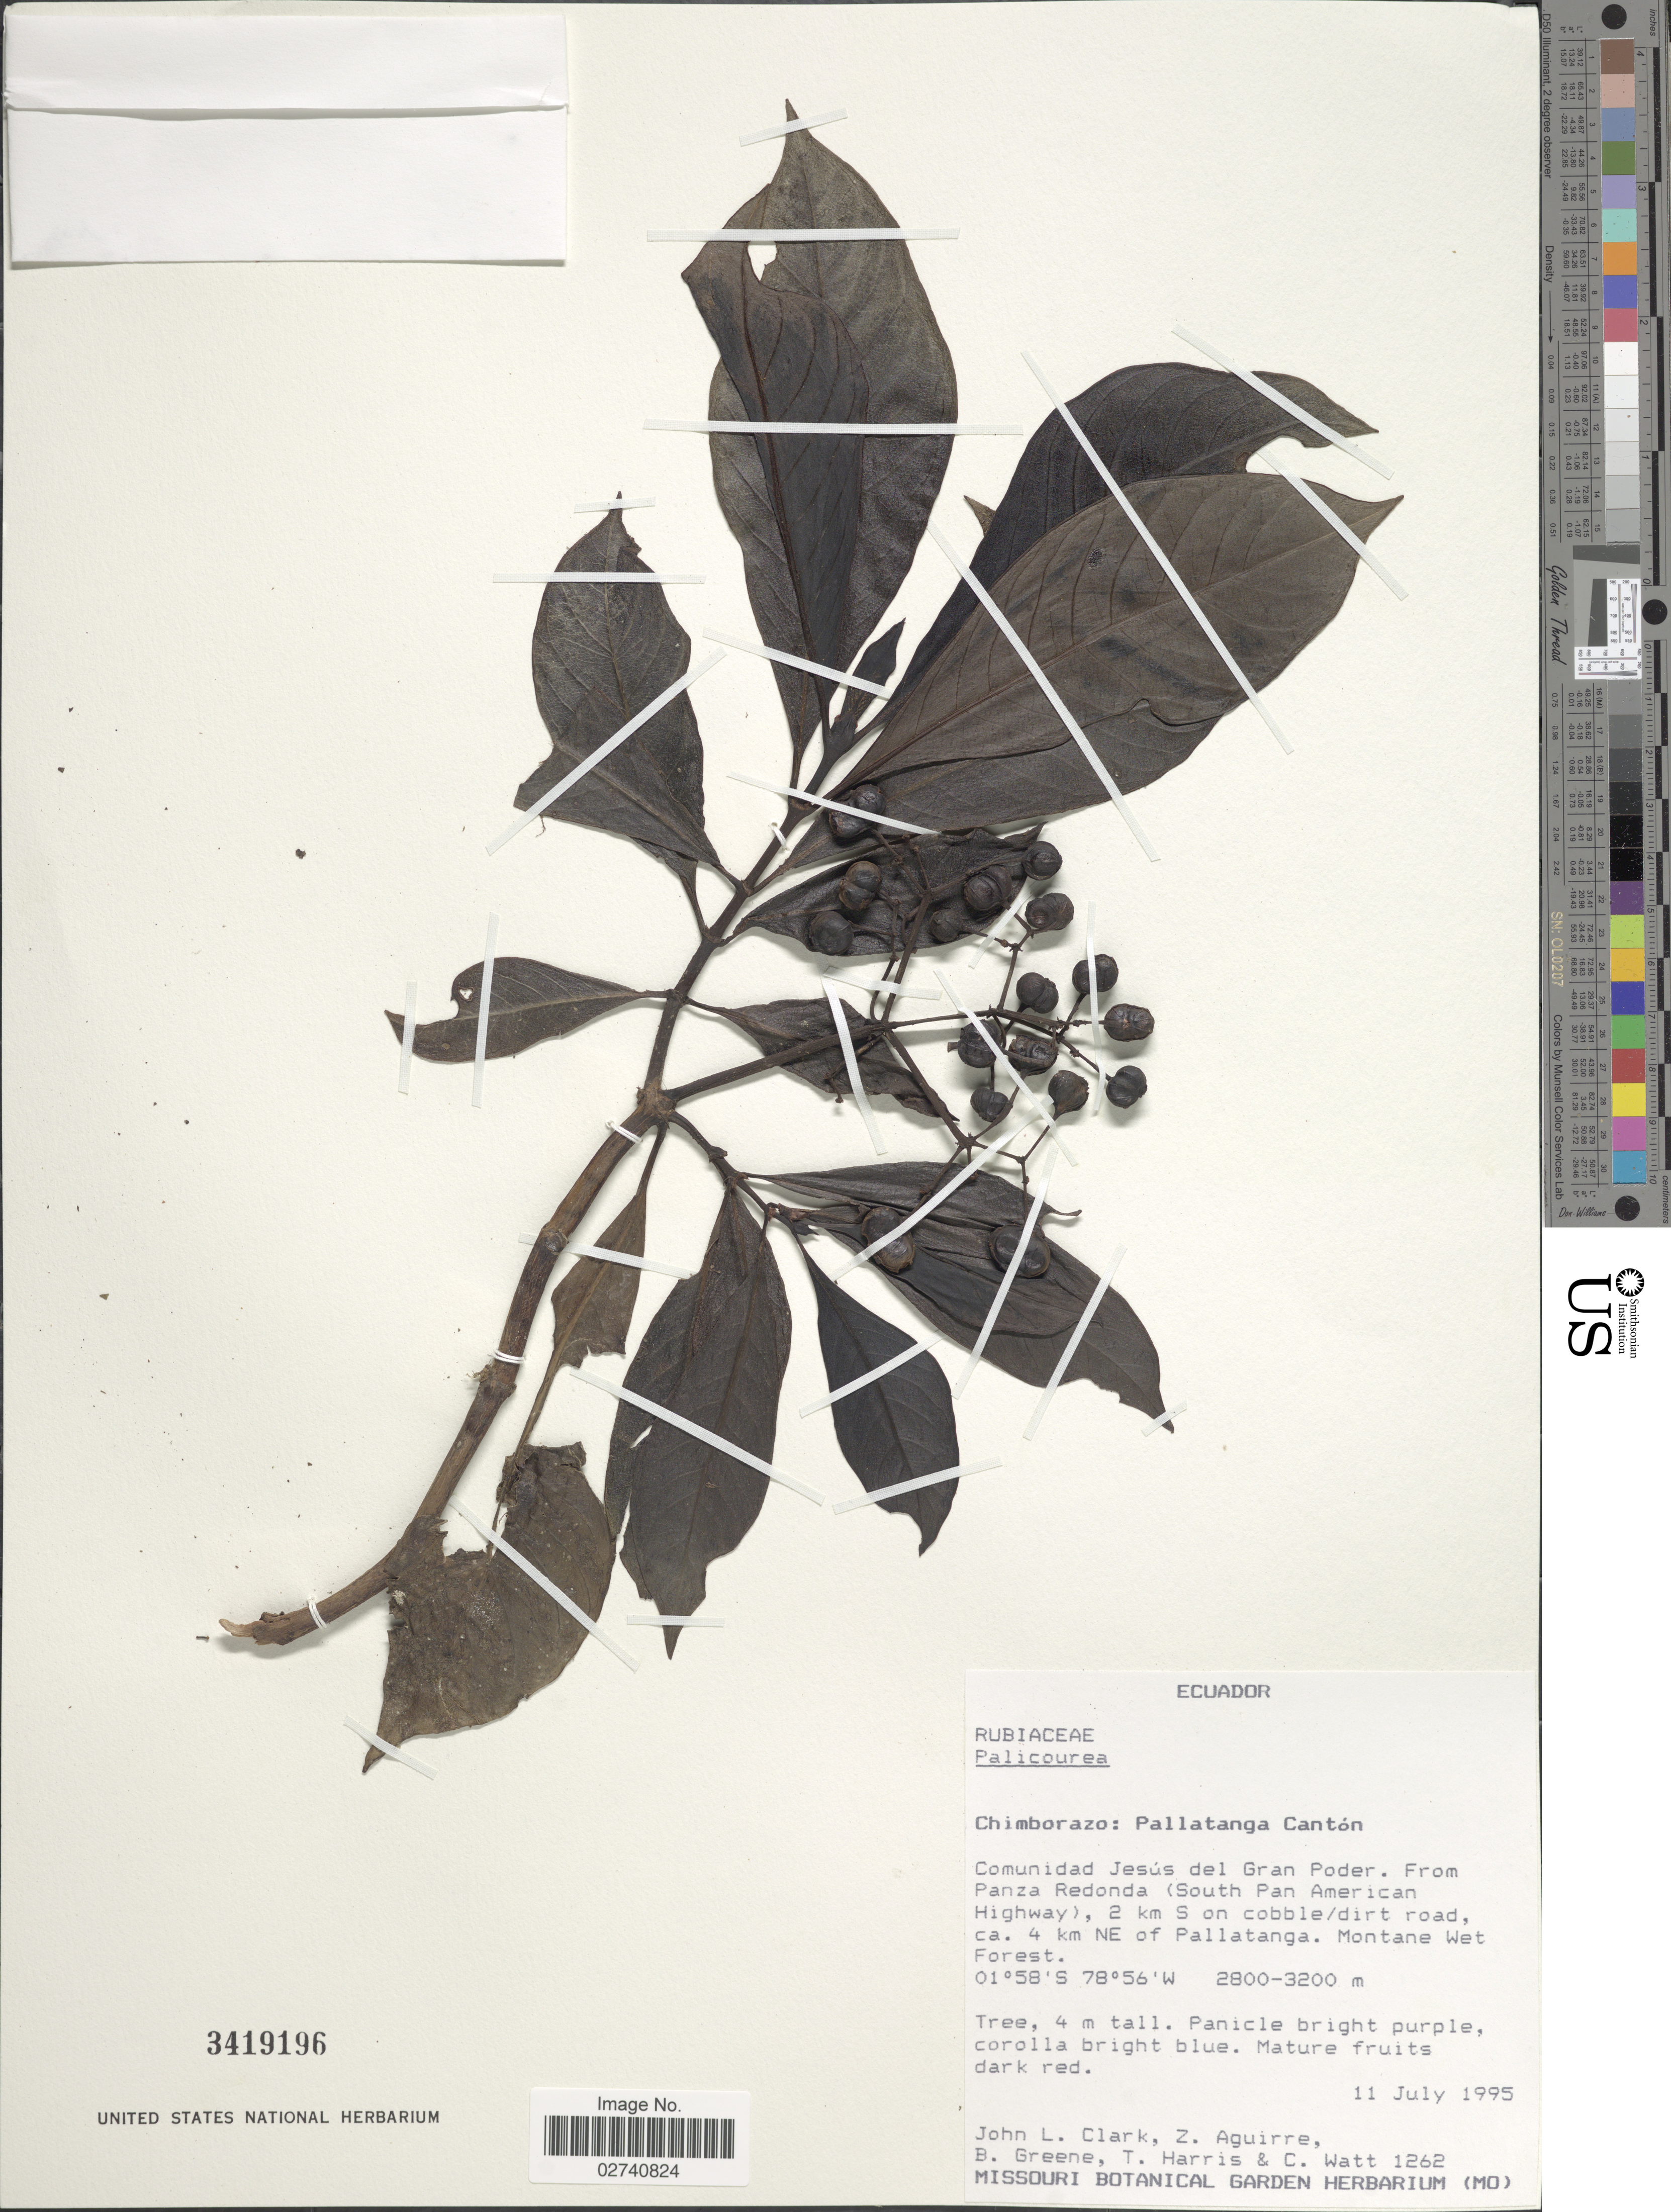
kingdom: Plantae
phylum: Tracheophyta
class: Magnoliopsida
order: Gentianales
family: Rubiaceae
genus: Palicourea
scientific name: Palicourea sp.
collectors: J. L. Clark, Z. Aguirre, B. Greene, T. Harris & C. Watt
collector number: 1262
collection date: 1995-07-11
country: Ecuador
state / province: Chimborazo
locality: Pallatanga Canton. Comunidad Jesus del Gran Poder. From Panza Redonda (South Pan American Highway), 2 km S on cobble/dirt road. Ca. 4 km NE of Pallatanga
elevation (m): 2800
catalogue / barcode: US 3419196